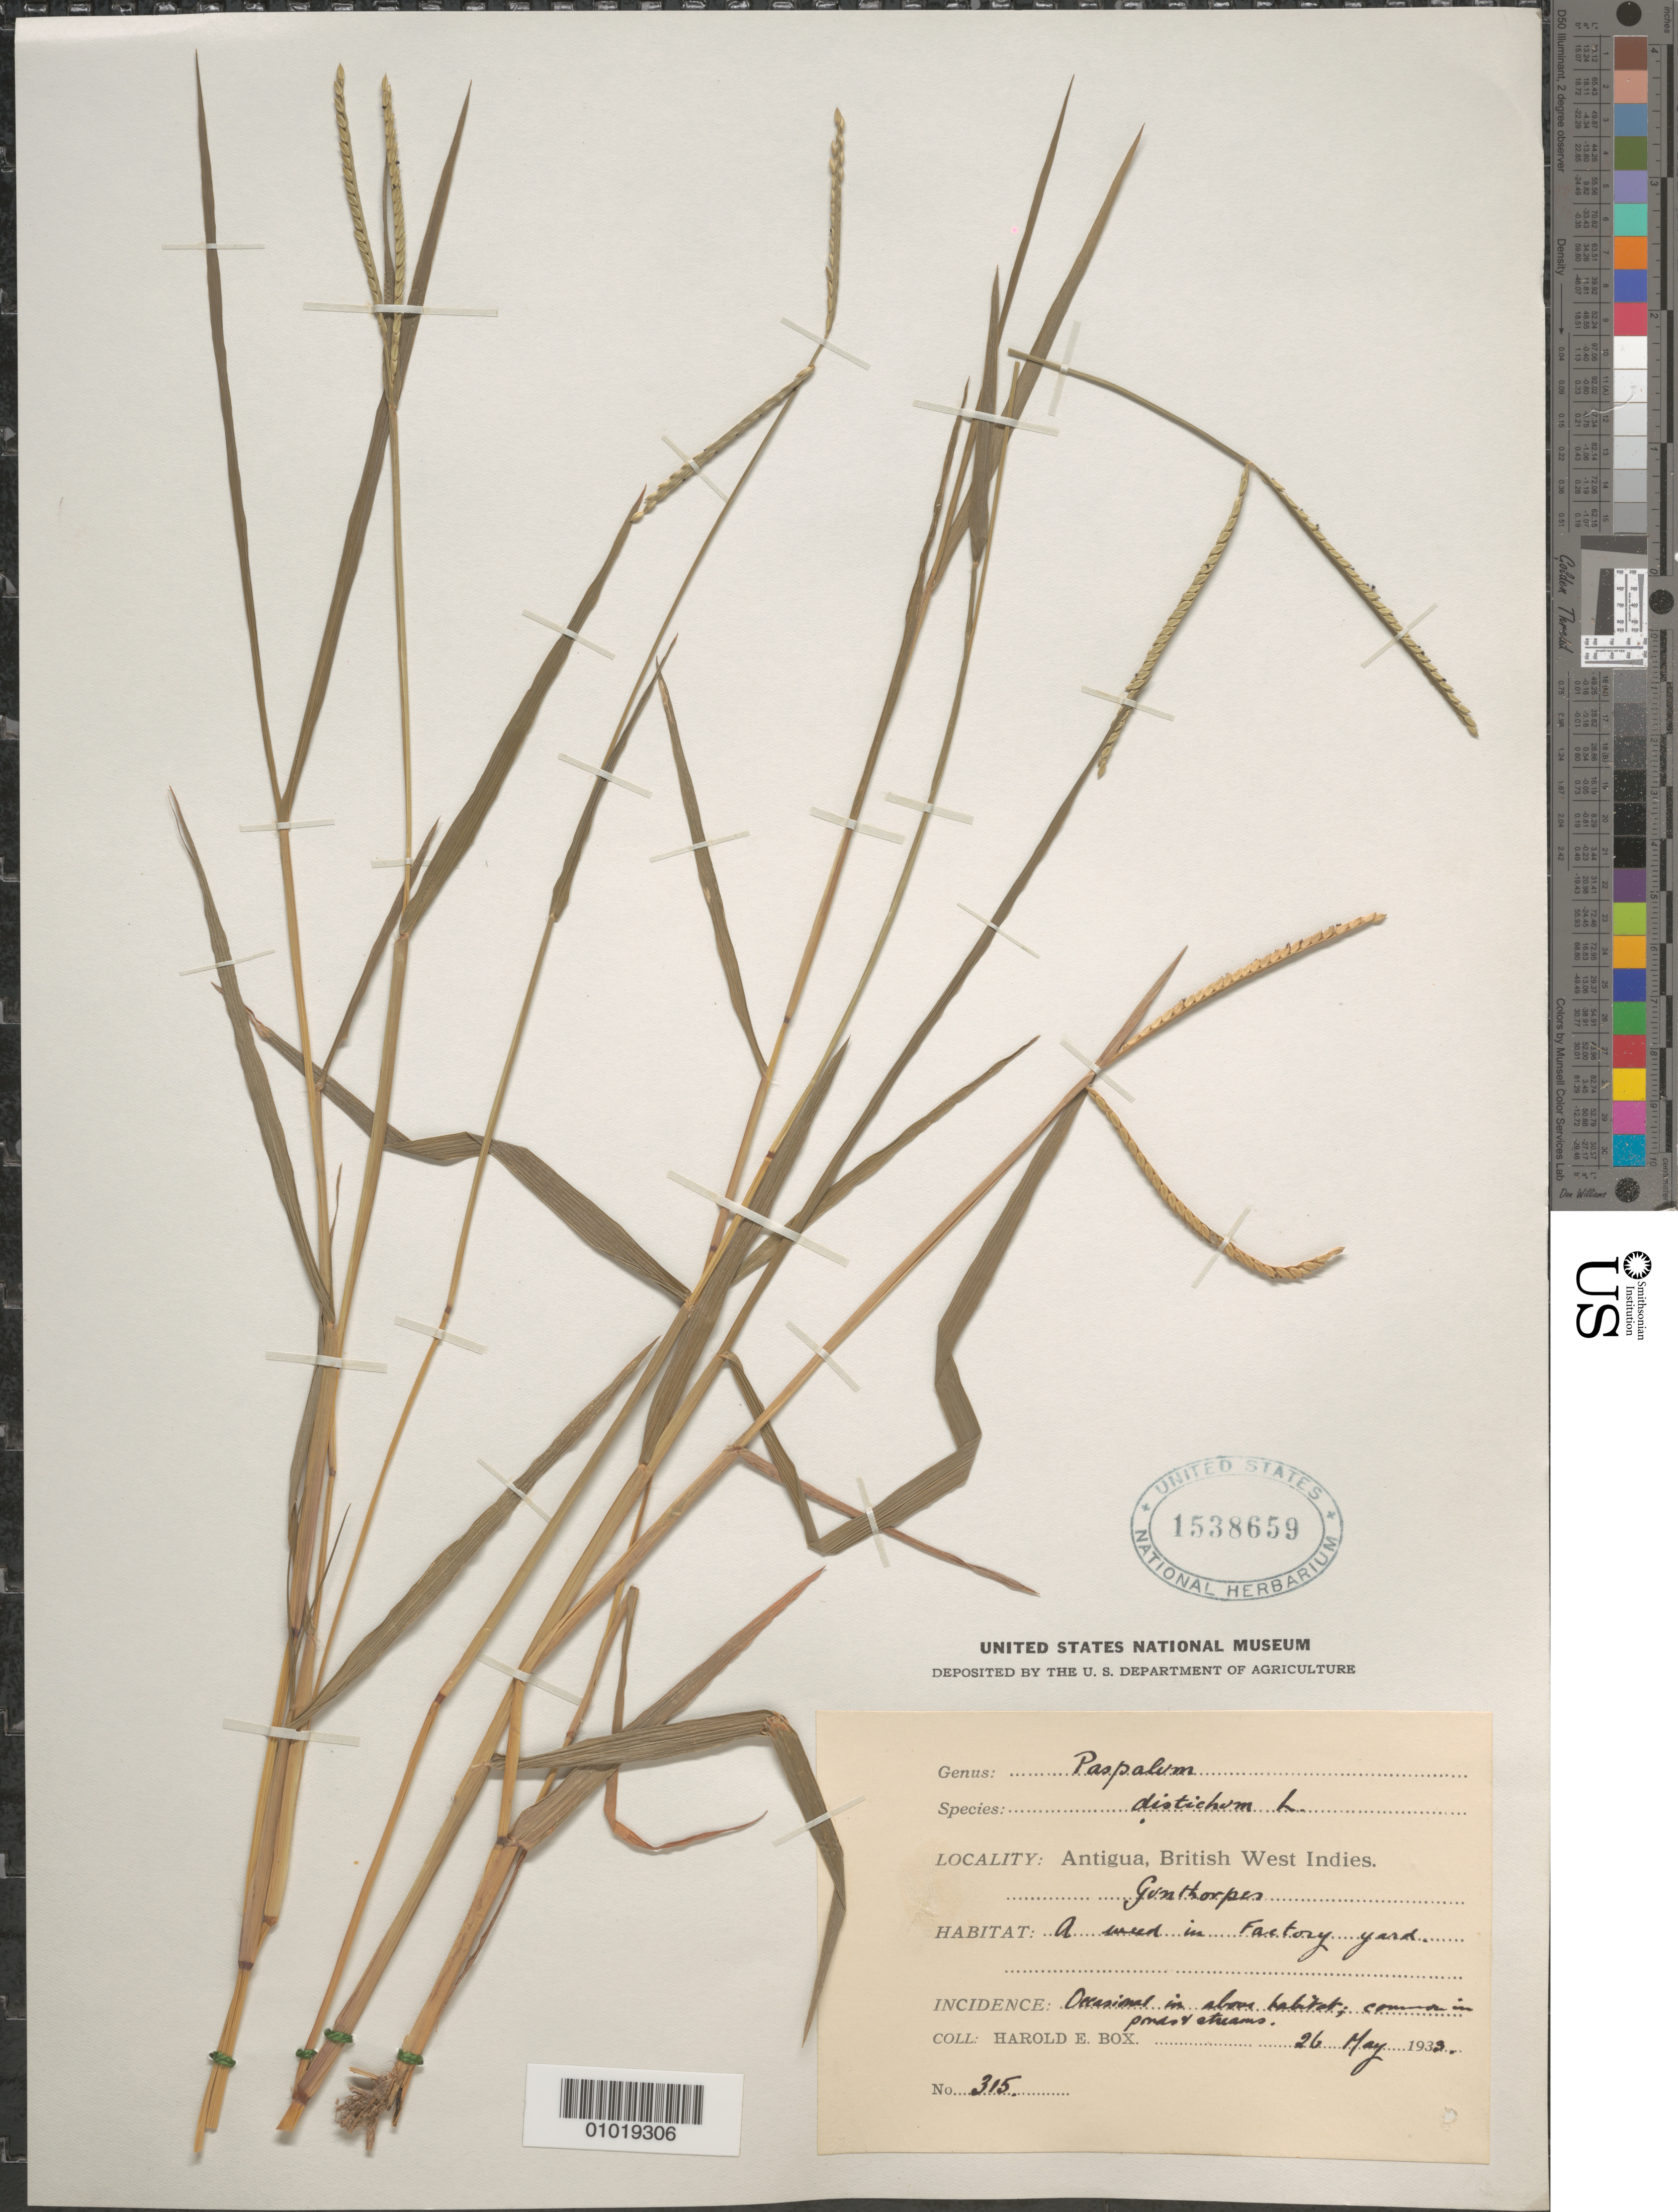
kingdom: Plantae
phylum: Tracheophyta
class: Liliopsida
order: Poales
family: Poaceae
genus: Paspalum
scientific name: Paspalum distichum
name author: L.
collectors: H. E. Box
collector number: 315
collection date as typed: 26 May 1932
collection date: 1932-05-26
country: Antigua and Barbuda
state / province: Saint George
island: Antigua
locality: Gunthorpes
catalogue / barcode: US 1538659